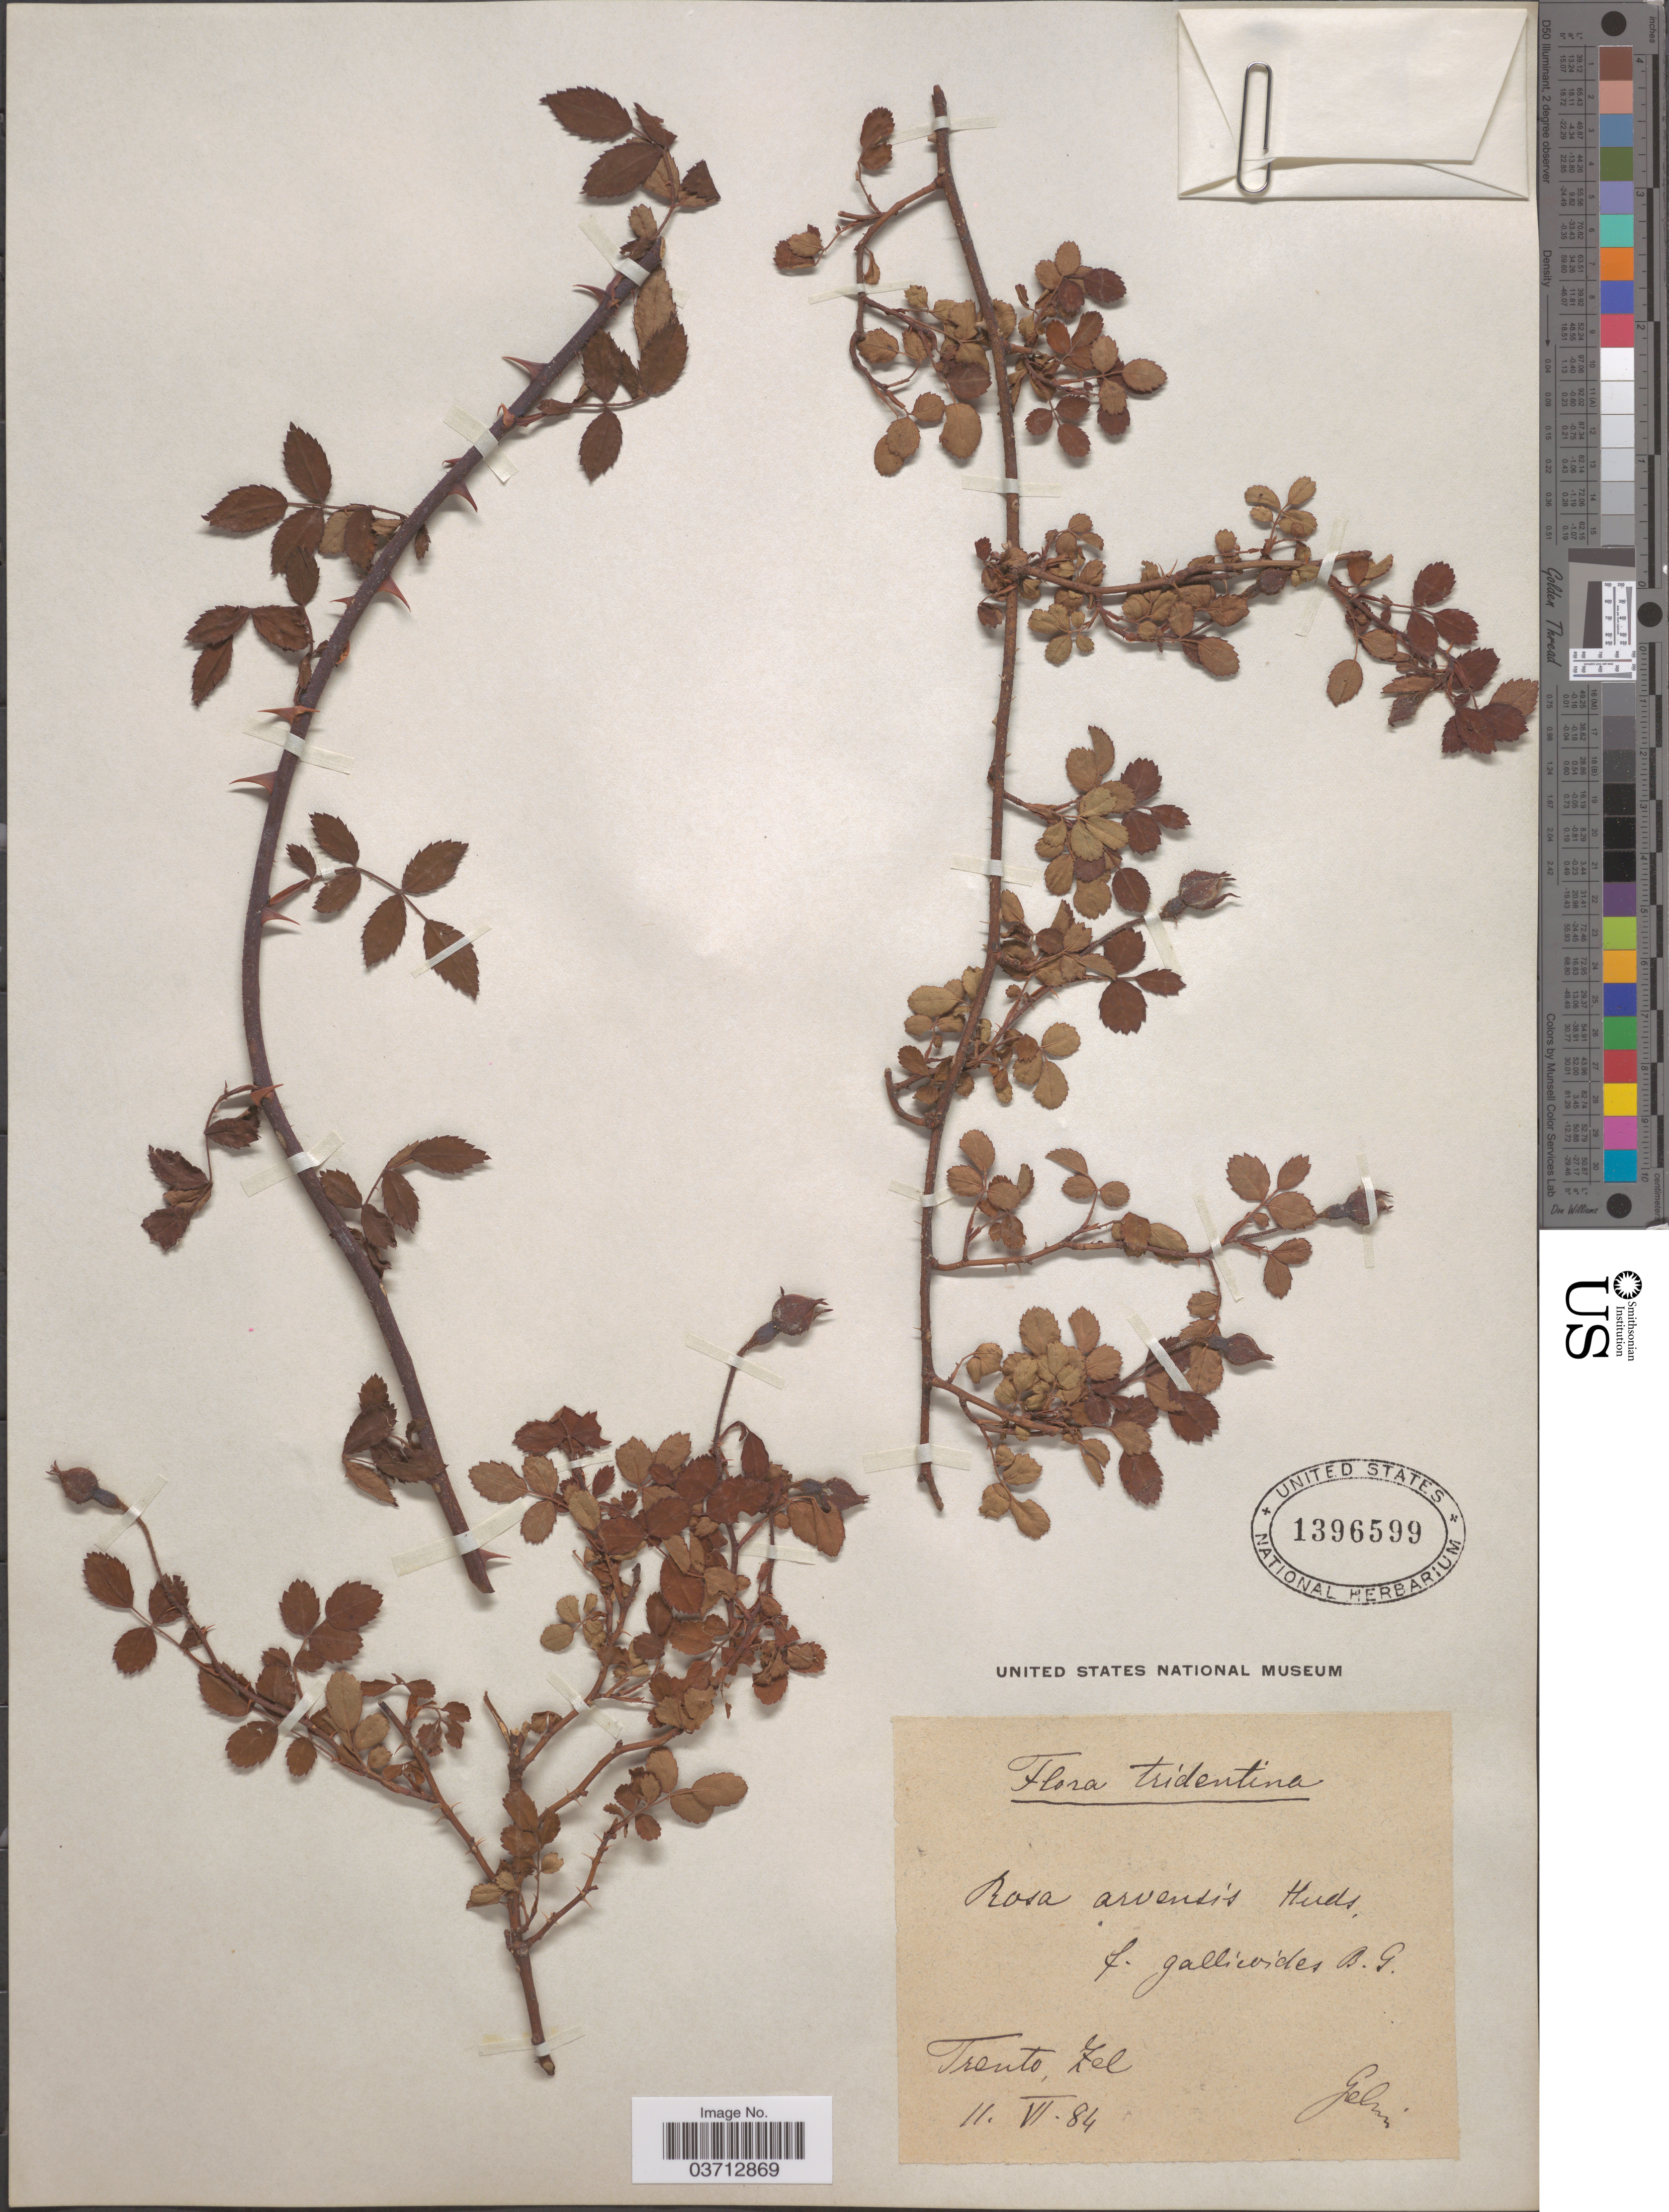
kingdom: Plantae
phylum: Tracheophyta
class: Magnoliopsida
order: Rosales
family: Rosaceae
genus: Rosa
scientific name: Rosa arvensis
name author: Huds.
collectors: -. Gelmi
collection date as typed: Transcribed d/m/y: 11/6/84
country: Italy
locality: Tridentina. Trento, Zel.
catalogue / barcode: US 1396599